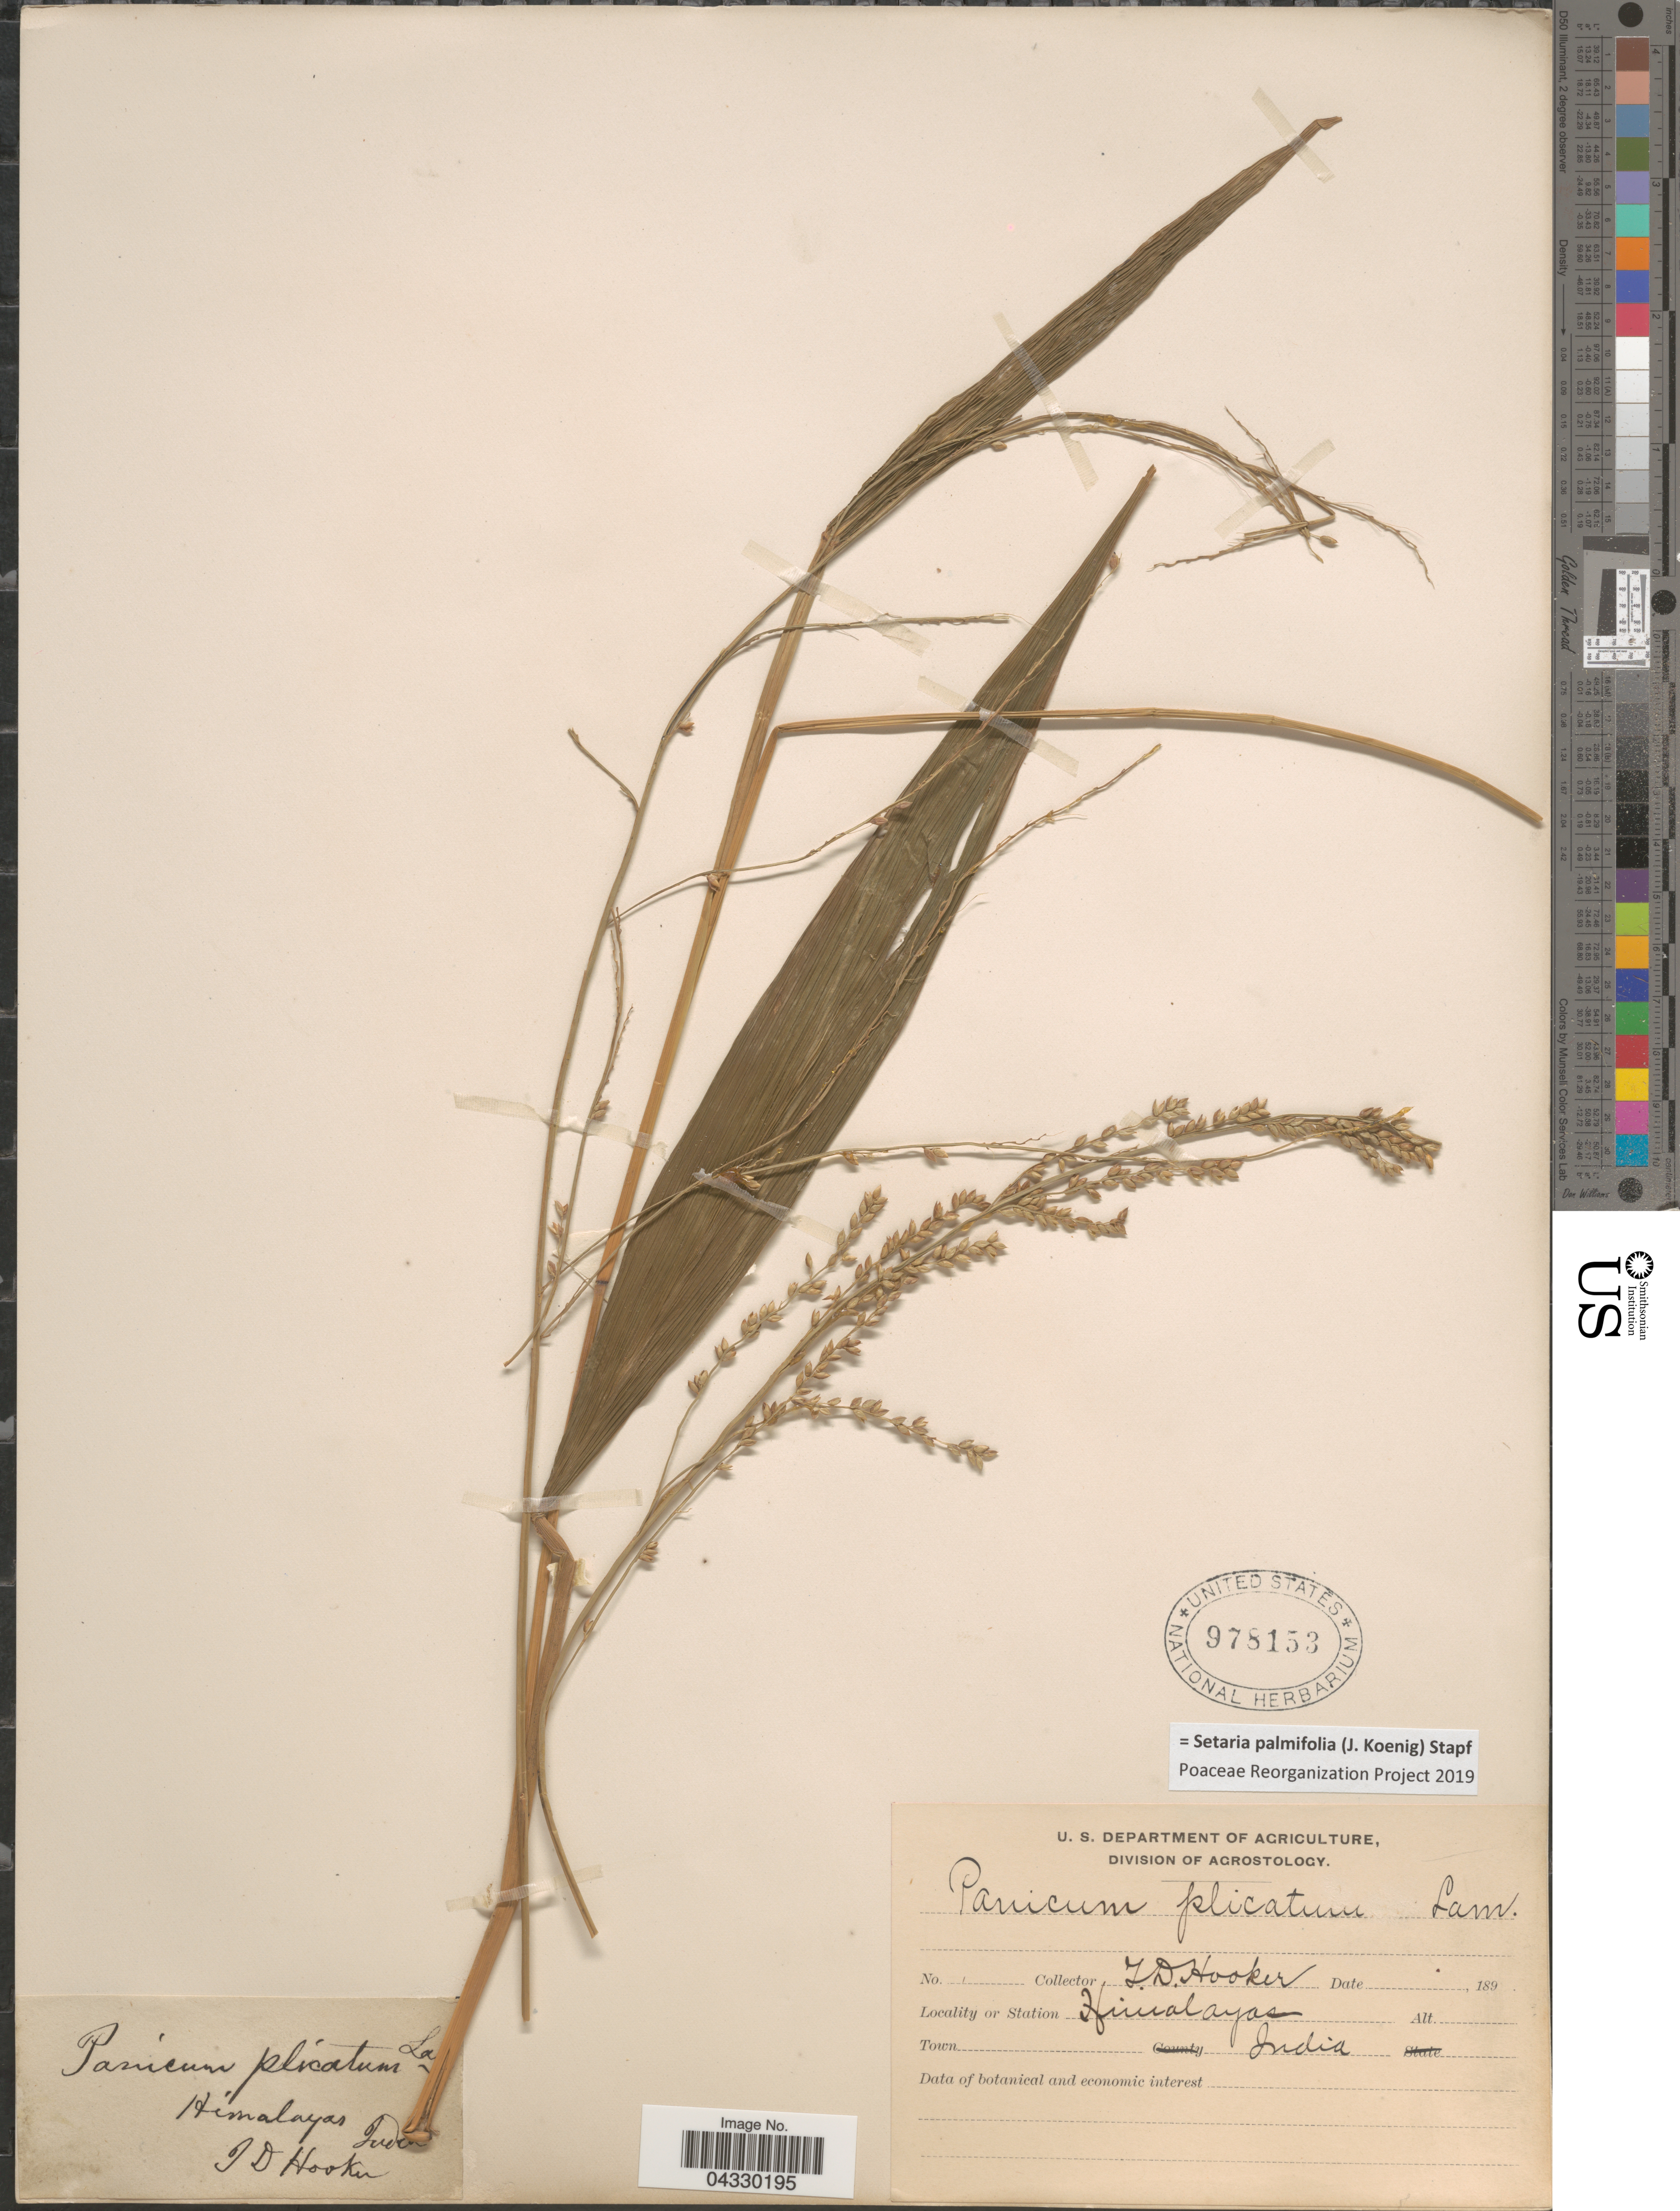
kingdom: Plantae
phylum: Tracheophyta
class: Liliopsida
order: Poales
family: Poaceae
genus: Setaria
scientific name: Setaria palmifolia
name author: (J. Koenig) Stapf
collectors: J. D. Hooker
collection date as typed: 189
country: India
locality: Himalayas.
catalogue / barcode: US 978153